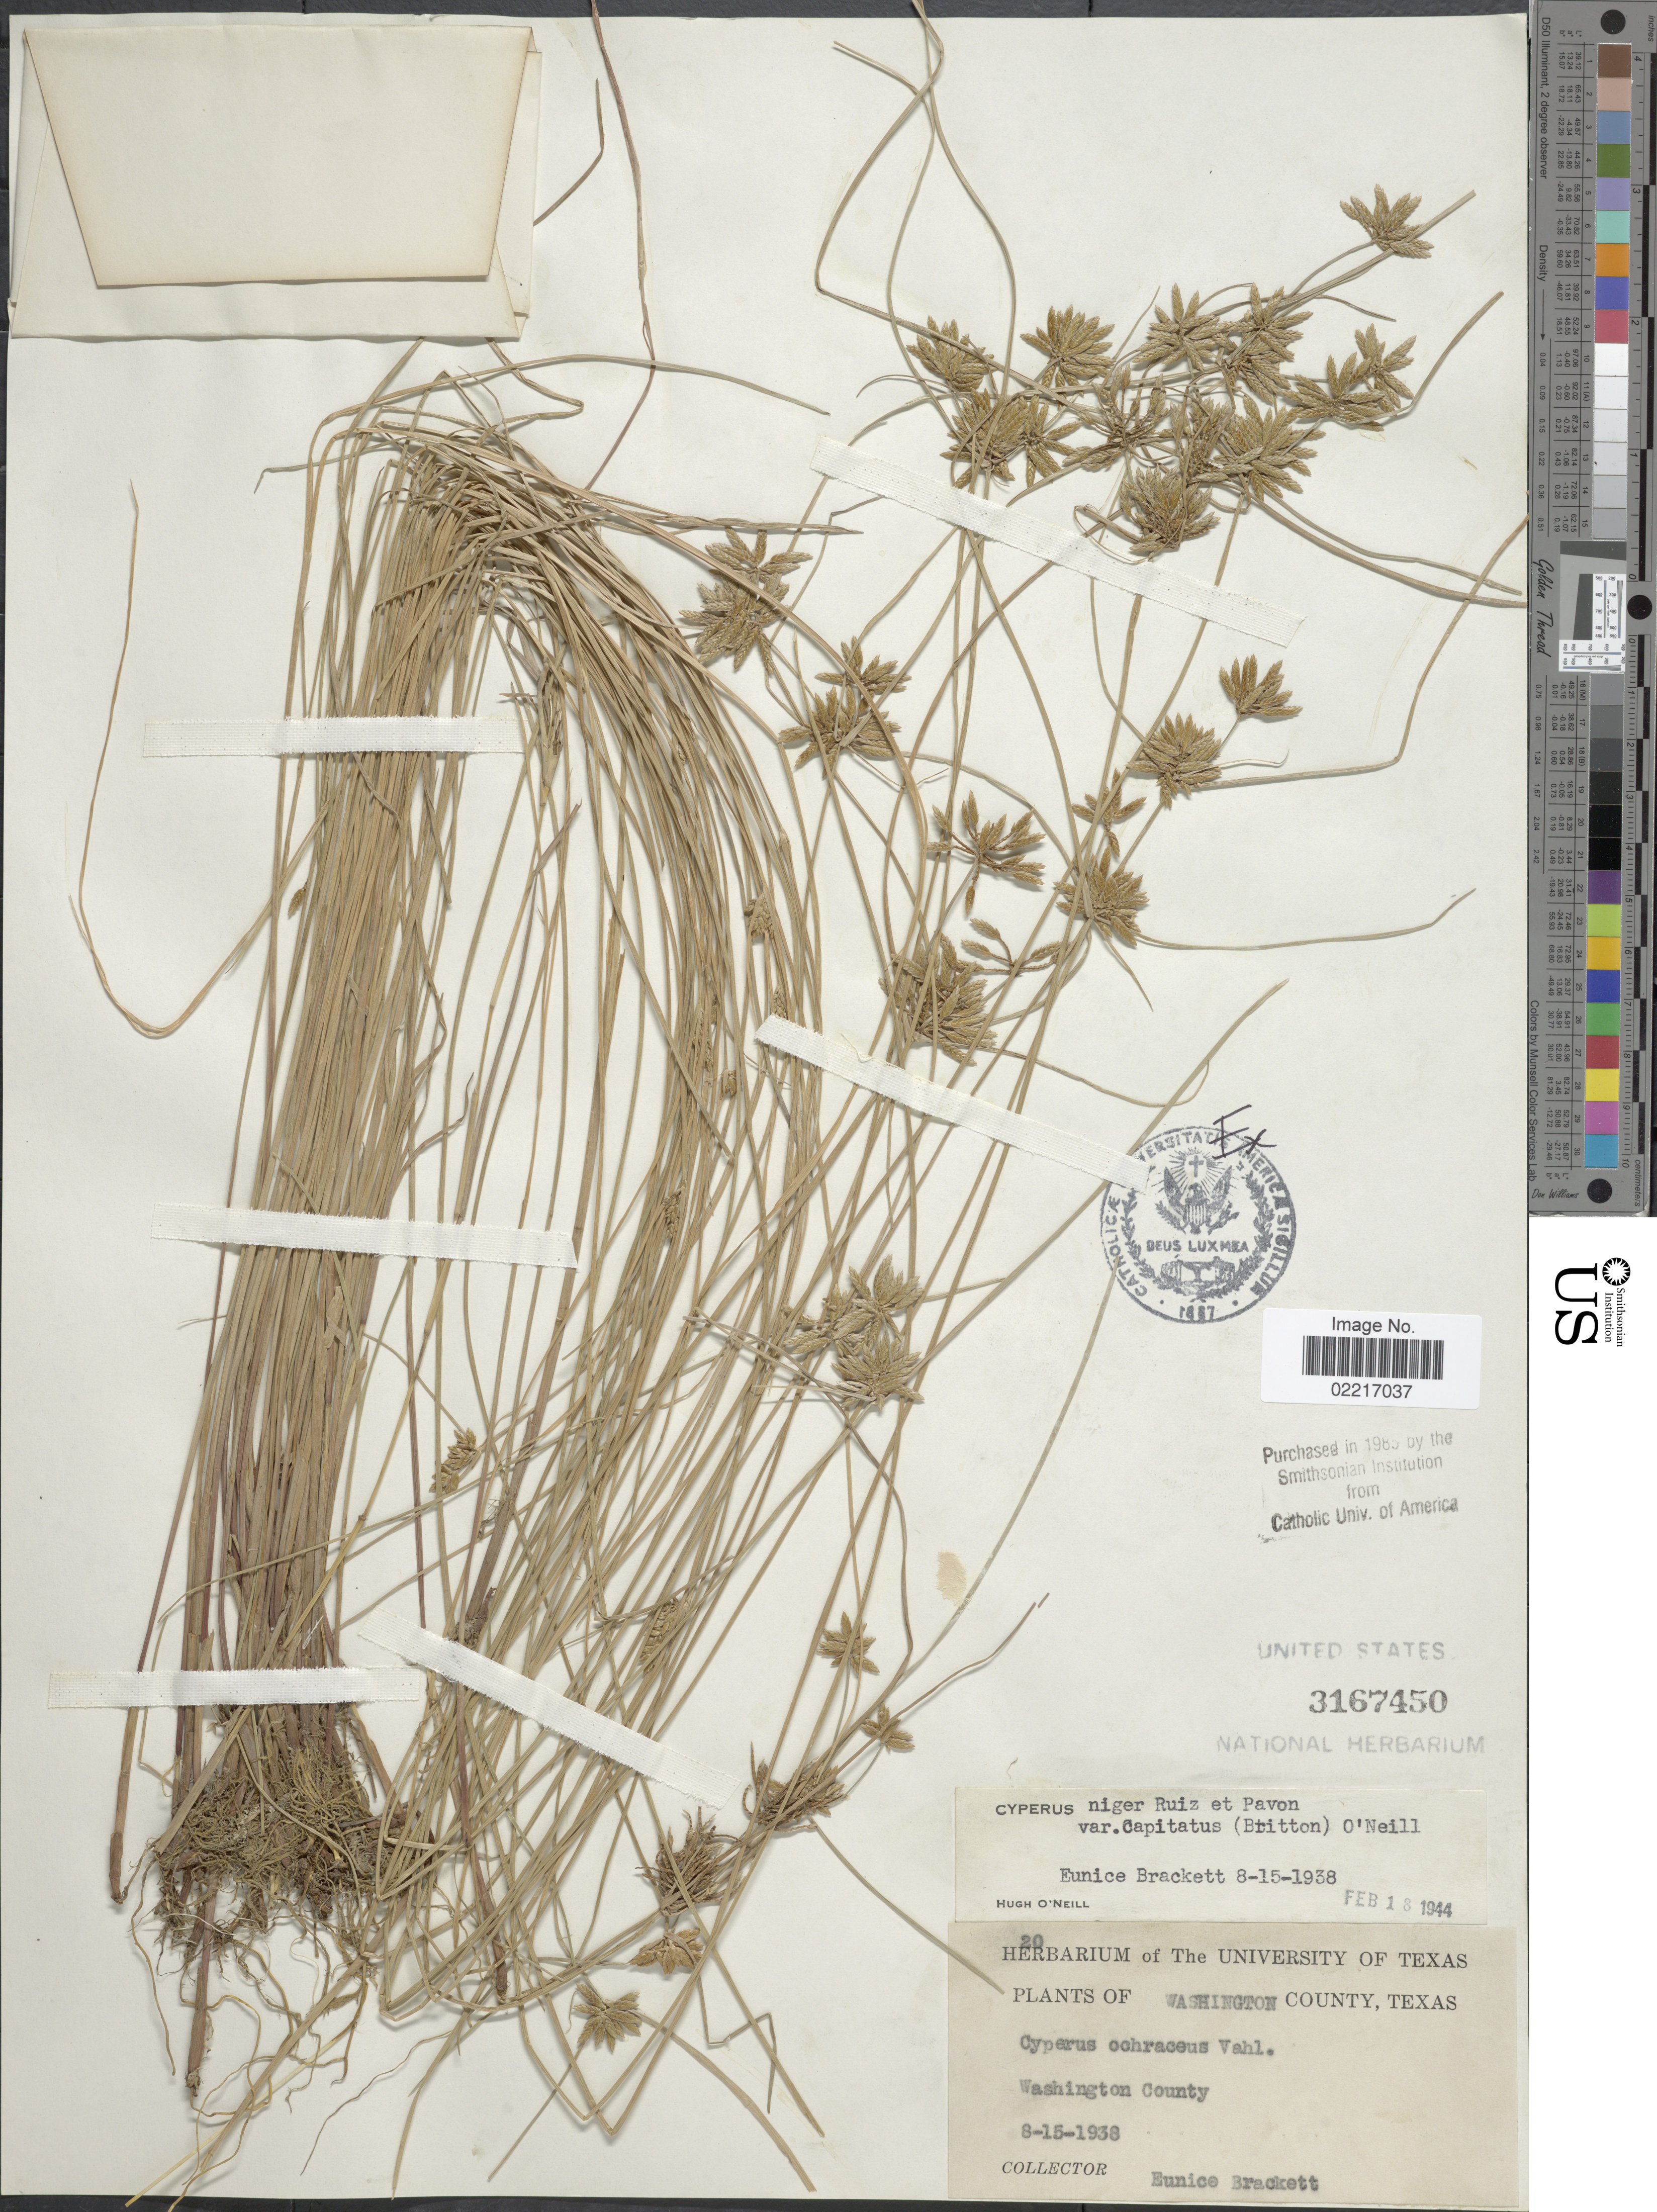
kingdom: Plantae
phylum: Tracheophyta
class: Liliopsida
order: Poales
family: Cyperaceae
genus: Cyperus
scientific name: Cyperus niger var. capitatus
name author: (Britton) O'Neill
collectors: E. Brackett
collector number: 20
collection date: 1938-08-15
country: United States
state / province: Texas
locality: Washington County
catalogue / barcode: US 3167450